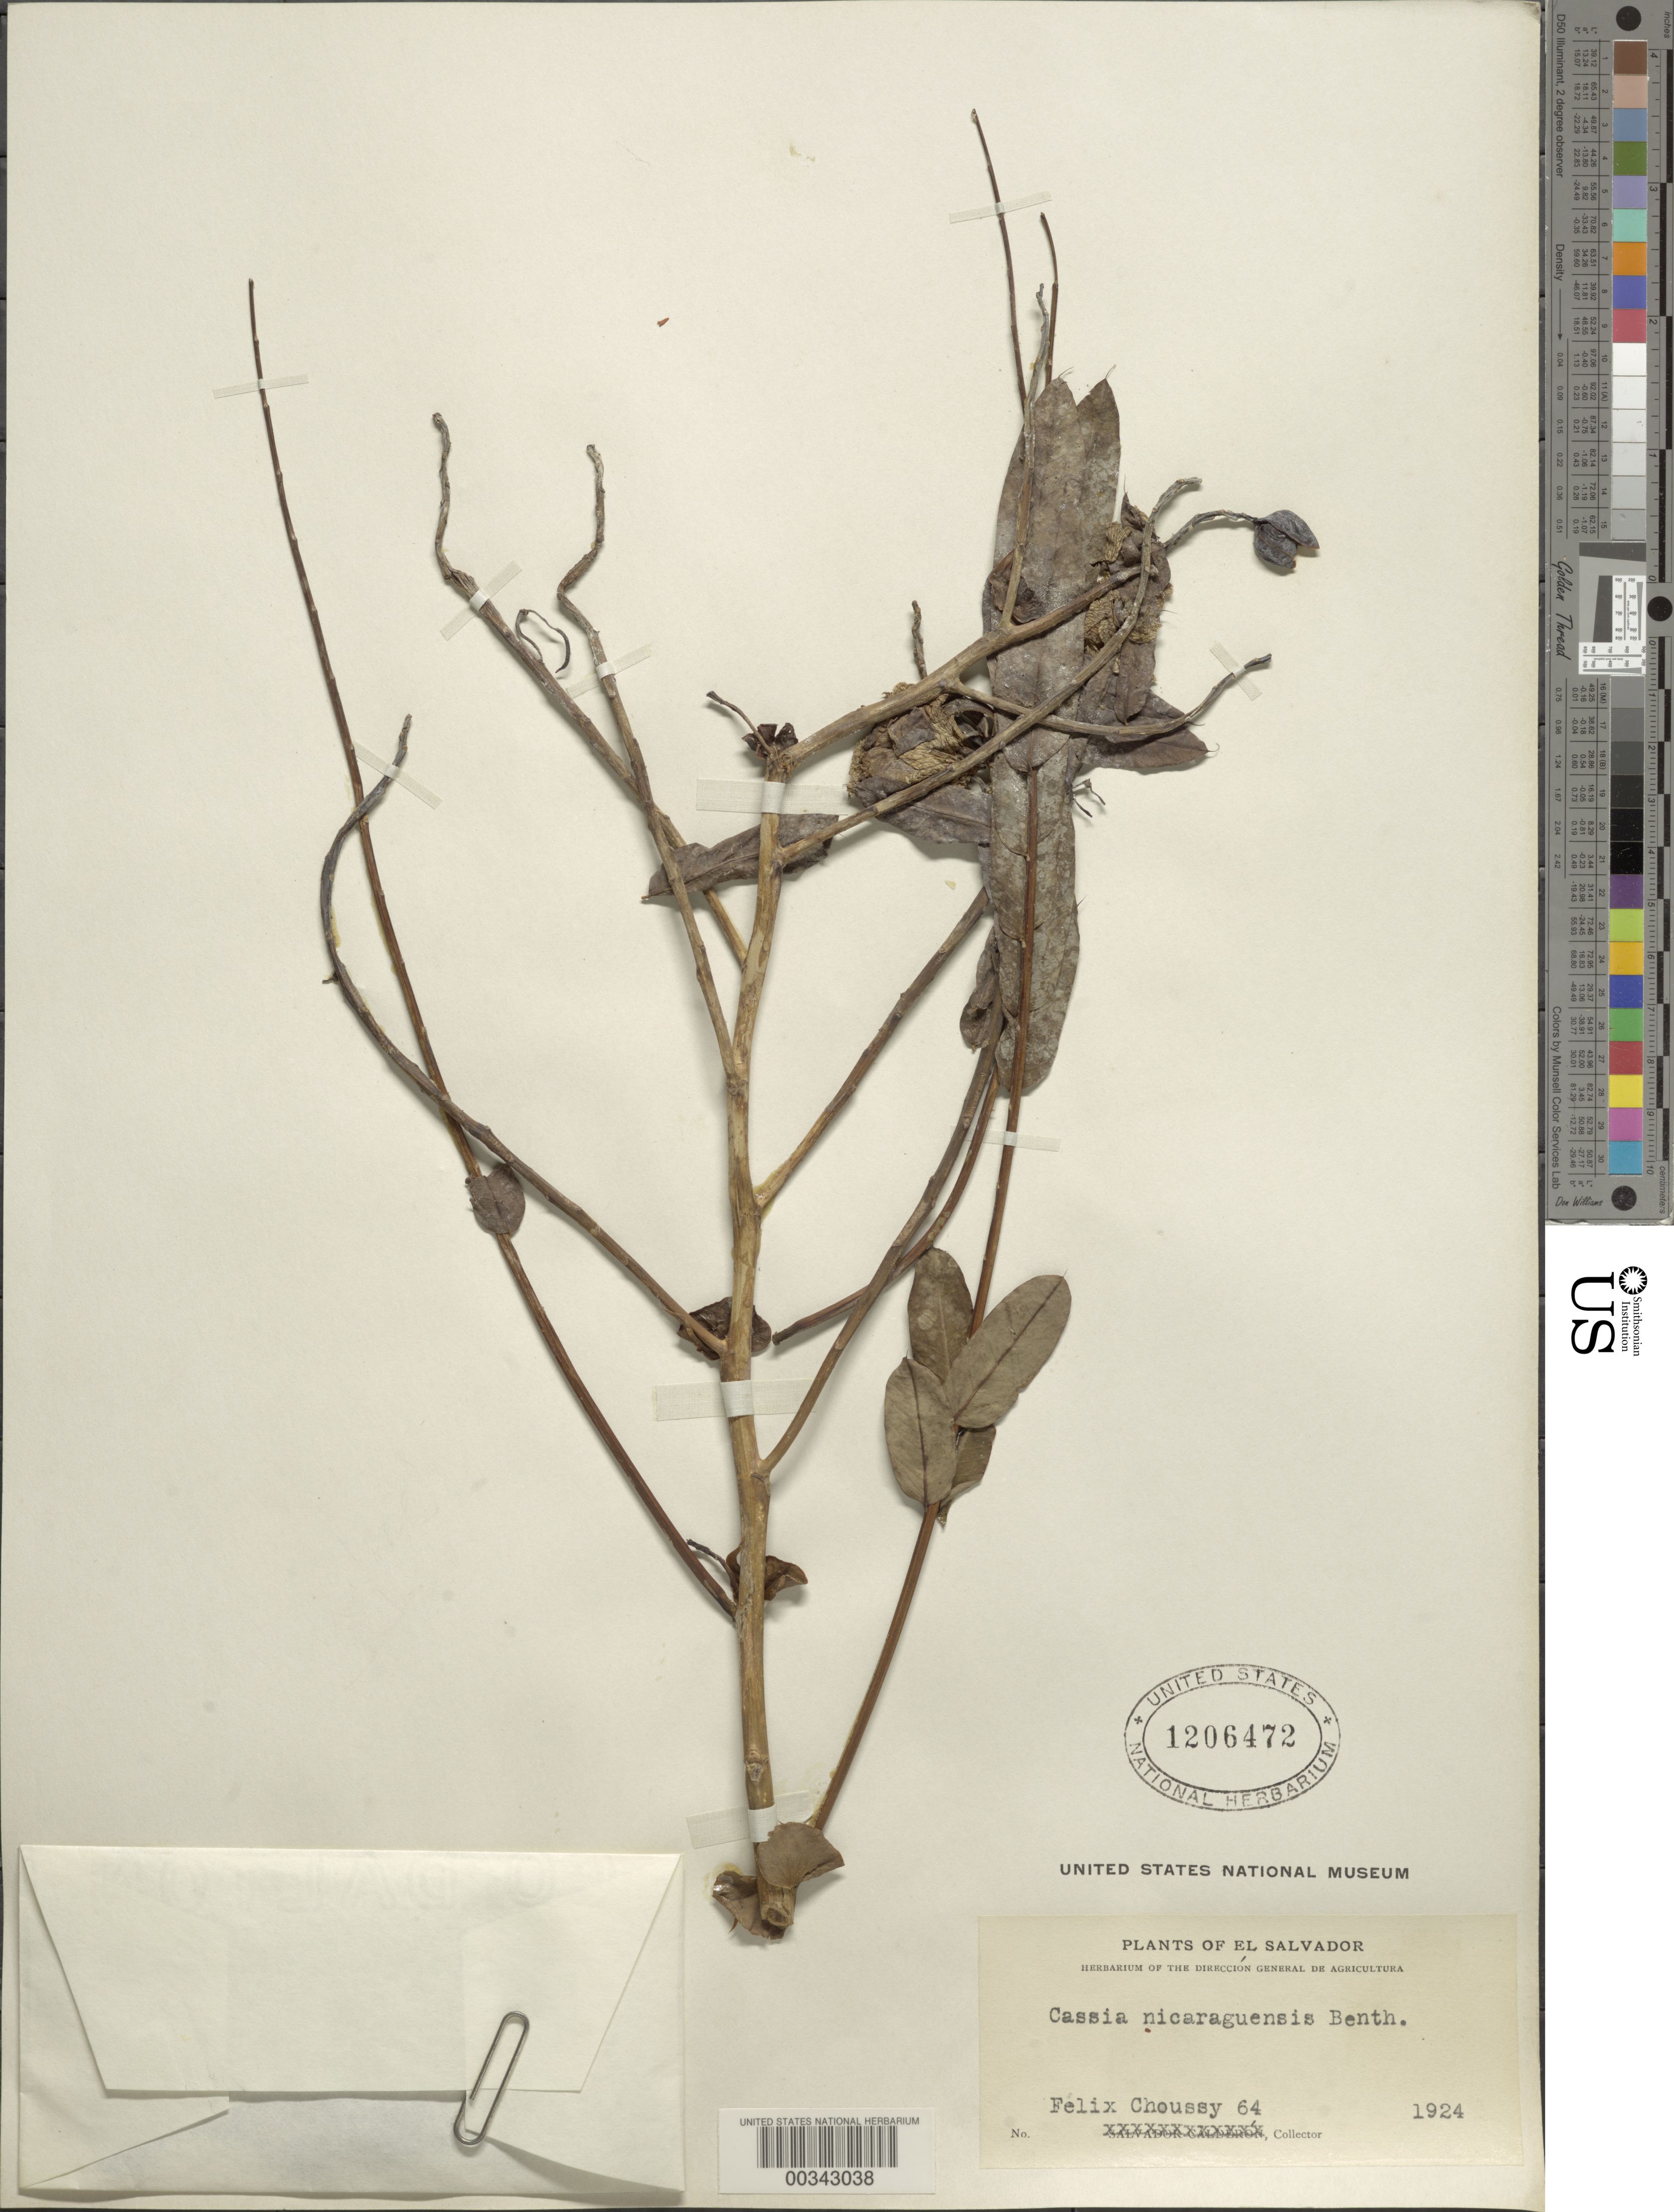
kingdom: Plantae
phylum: Tracheophyta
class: Magnoliopsida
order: Fabales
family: Fabaceae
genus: Senna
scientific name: Senna nicaraguensis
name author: (Benth.) H.S. Irwin & Barneby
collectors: F. Choussy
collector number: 64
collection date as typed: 1924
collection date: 1924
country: El Salvador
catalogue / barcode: US 1206472